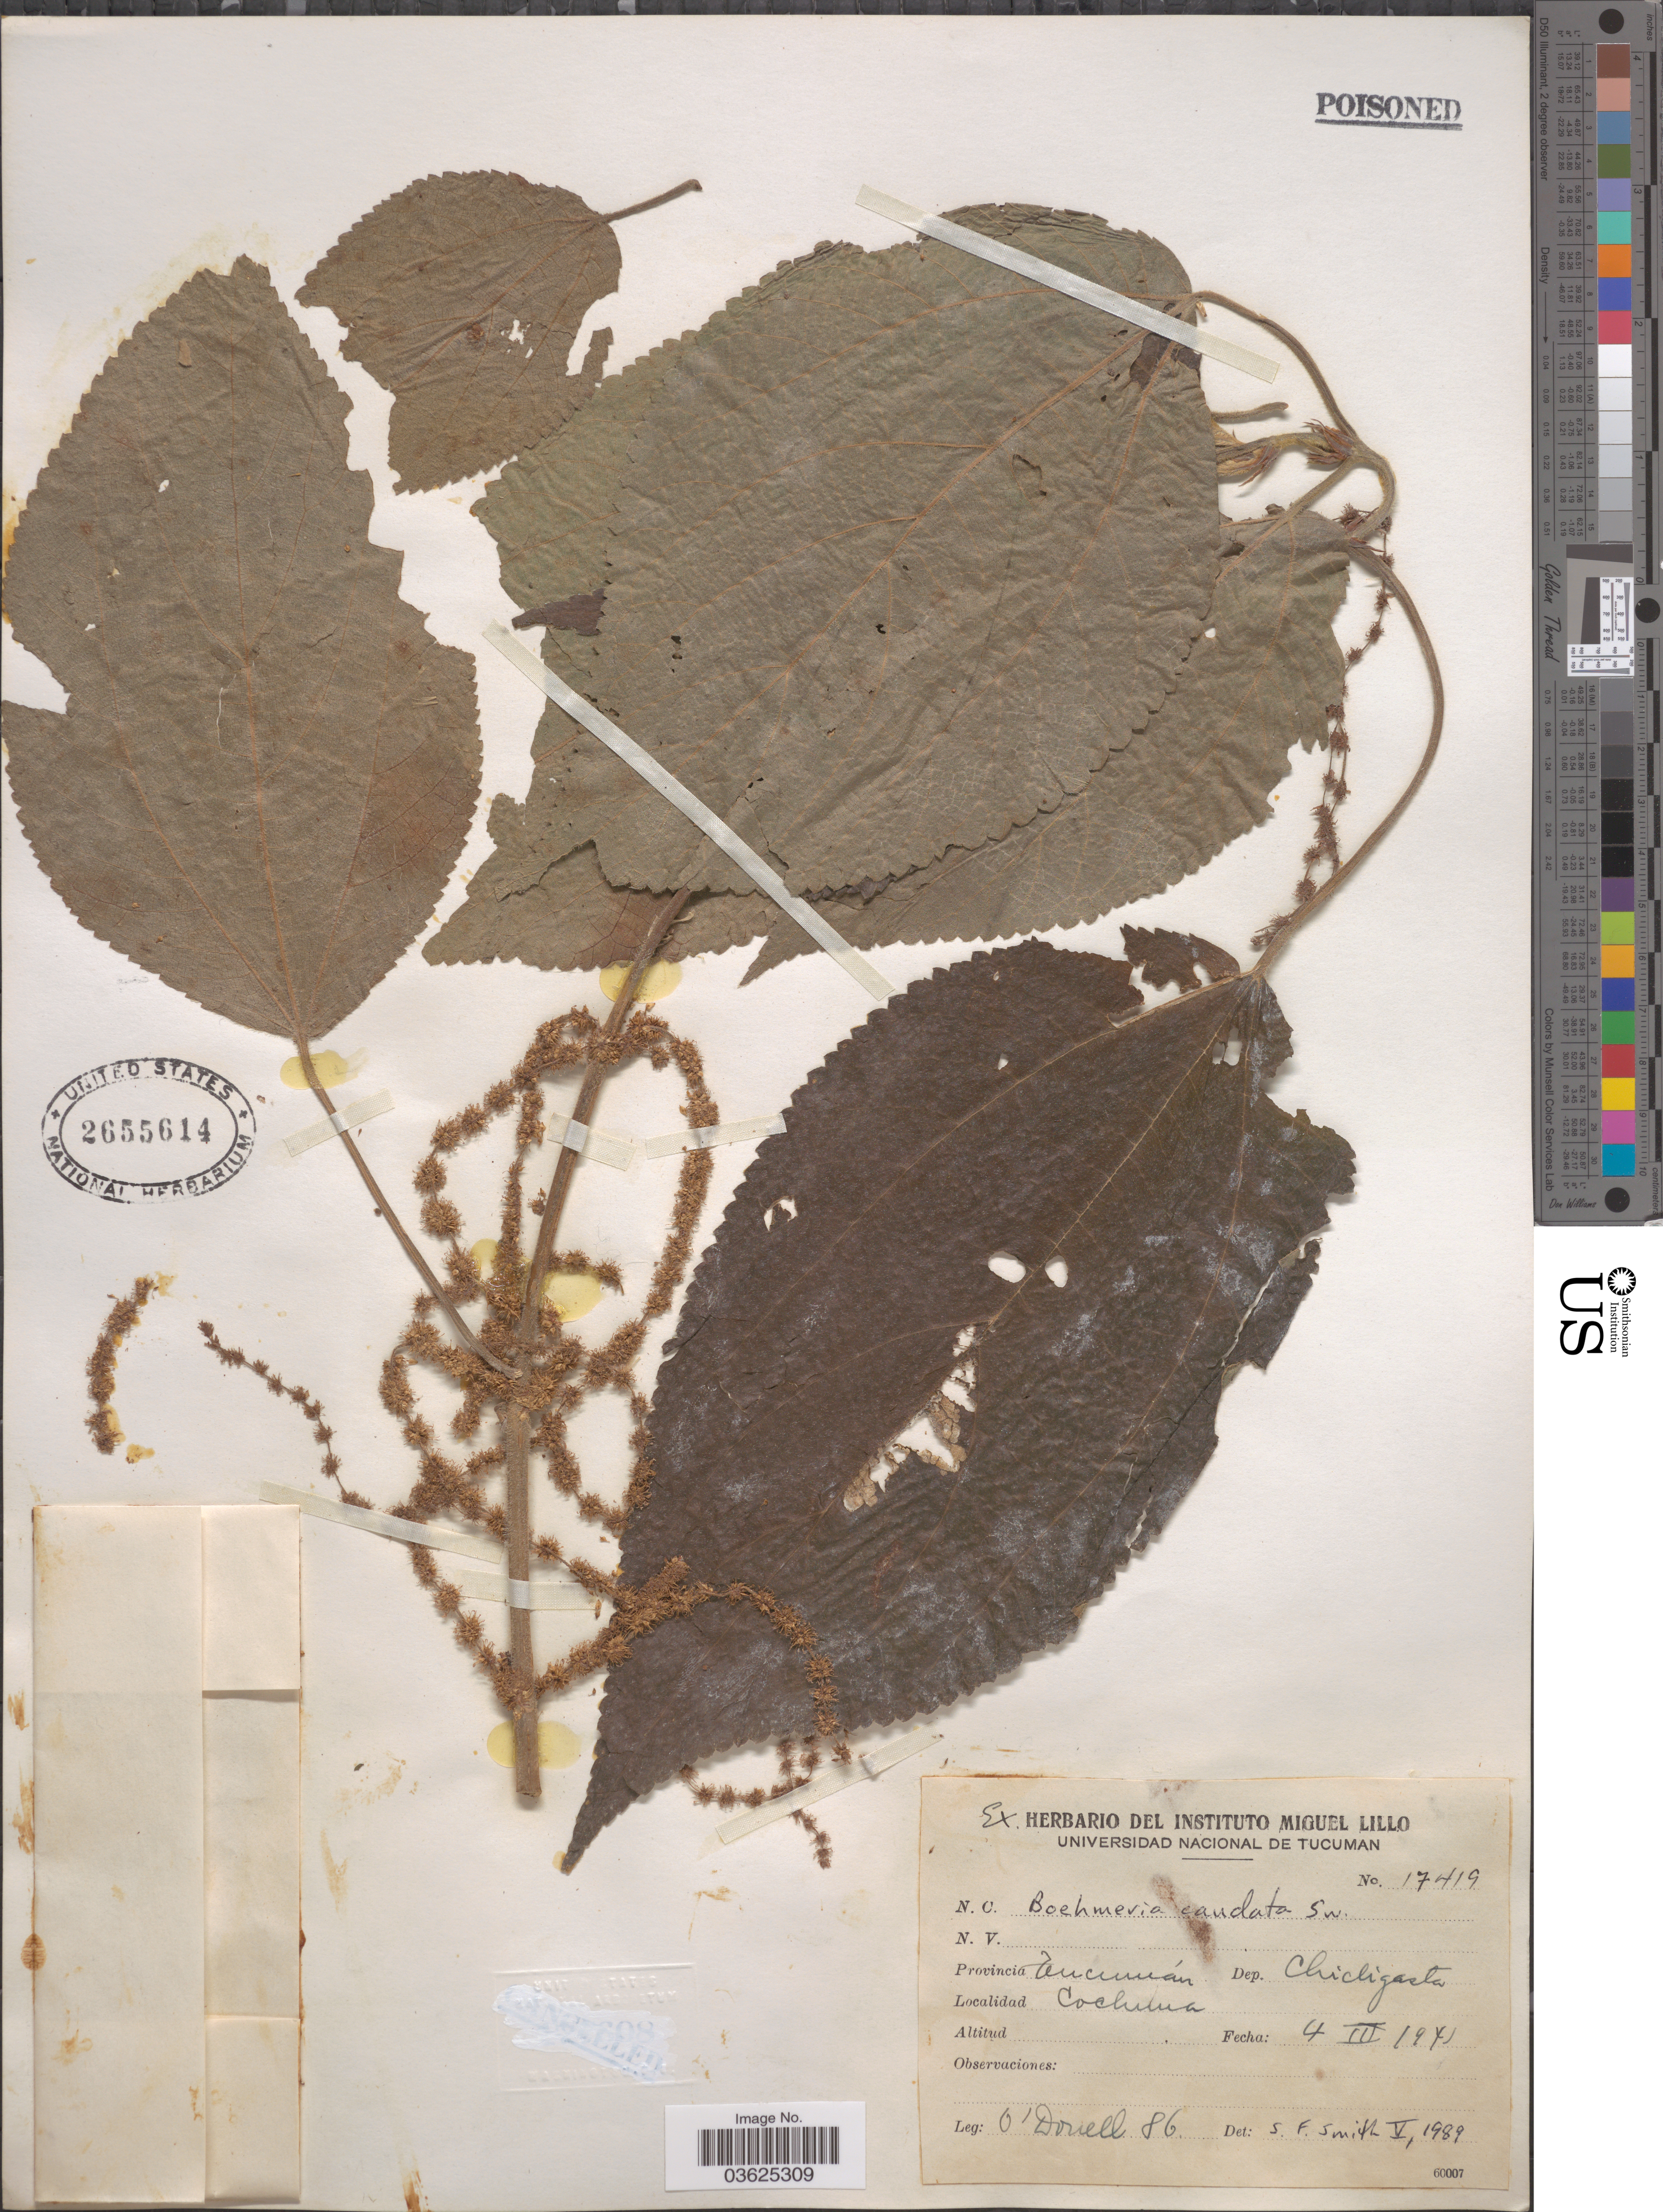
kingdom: Plantae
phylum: Tracheophyta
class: Magnoliopsida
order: Rosales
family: Urticaceae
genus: Boehmeria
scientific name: Boehmeria caudata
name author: Sw.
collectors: -- O'Donell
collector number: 86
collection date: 1945-03-04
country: Argentina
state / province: Tucuman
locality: Dep. Chicligasta. Cochuna.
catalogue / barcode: US 2655614